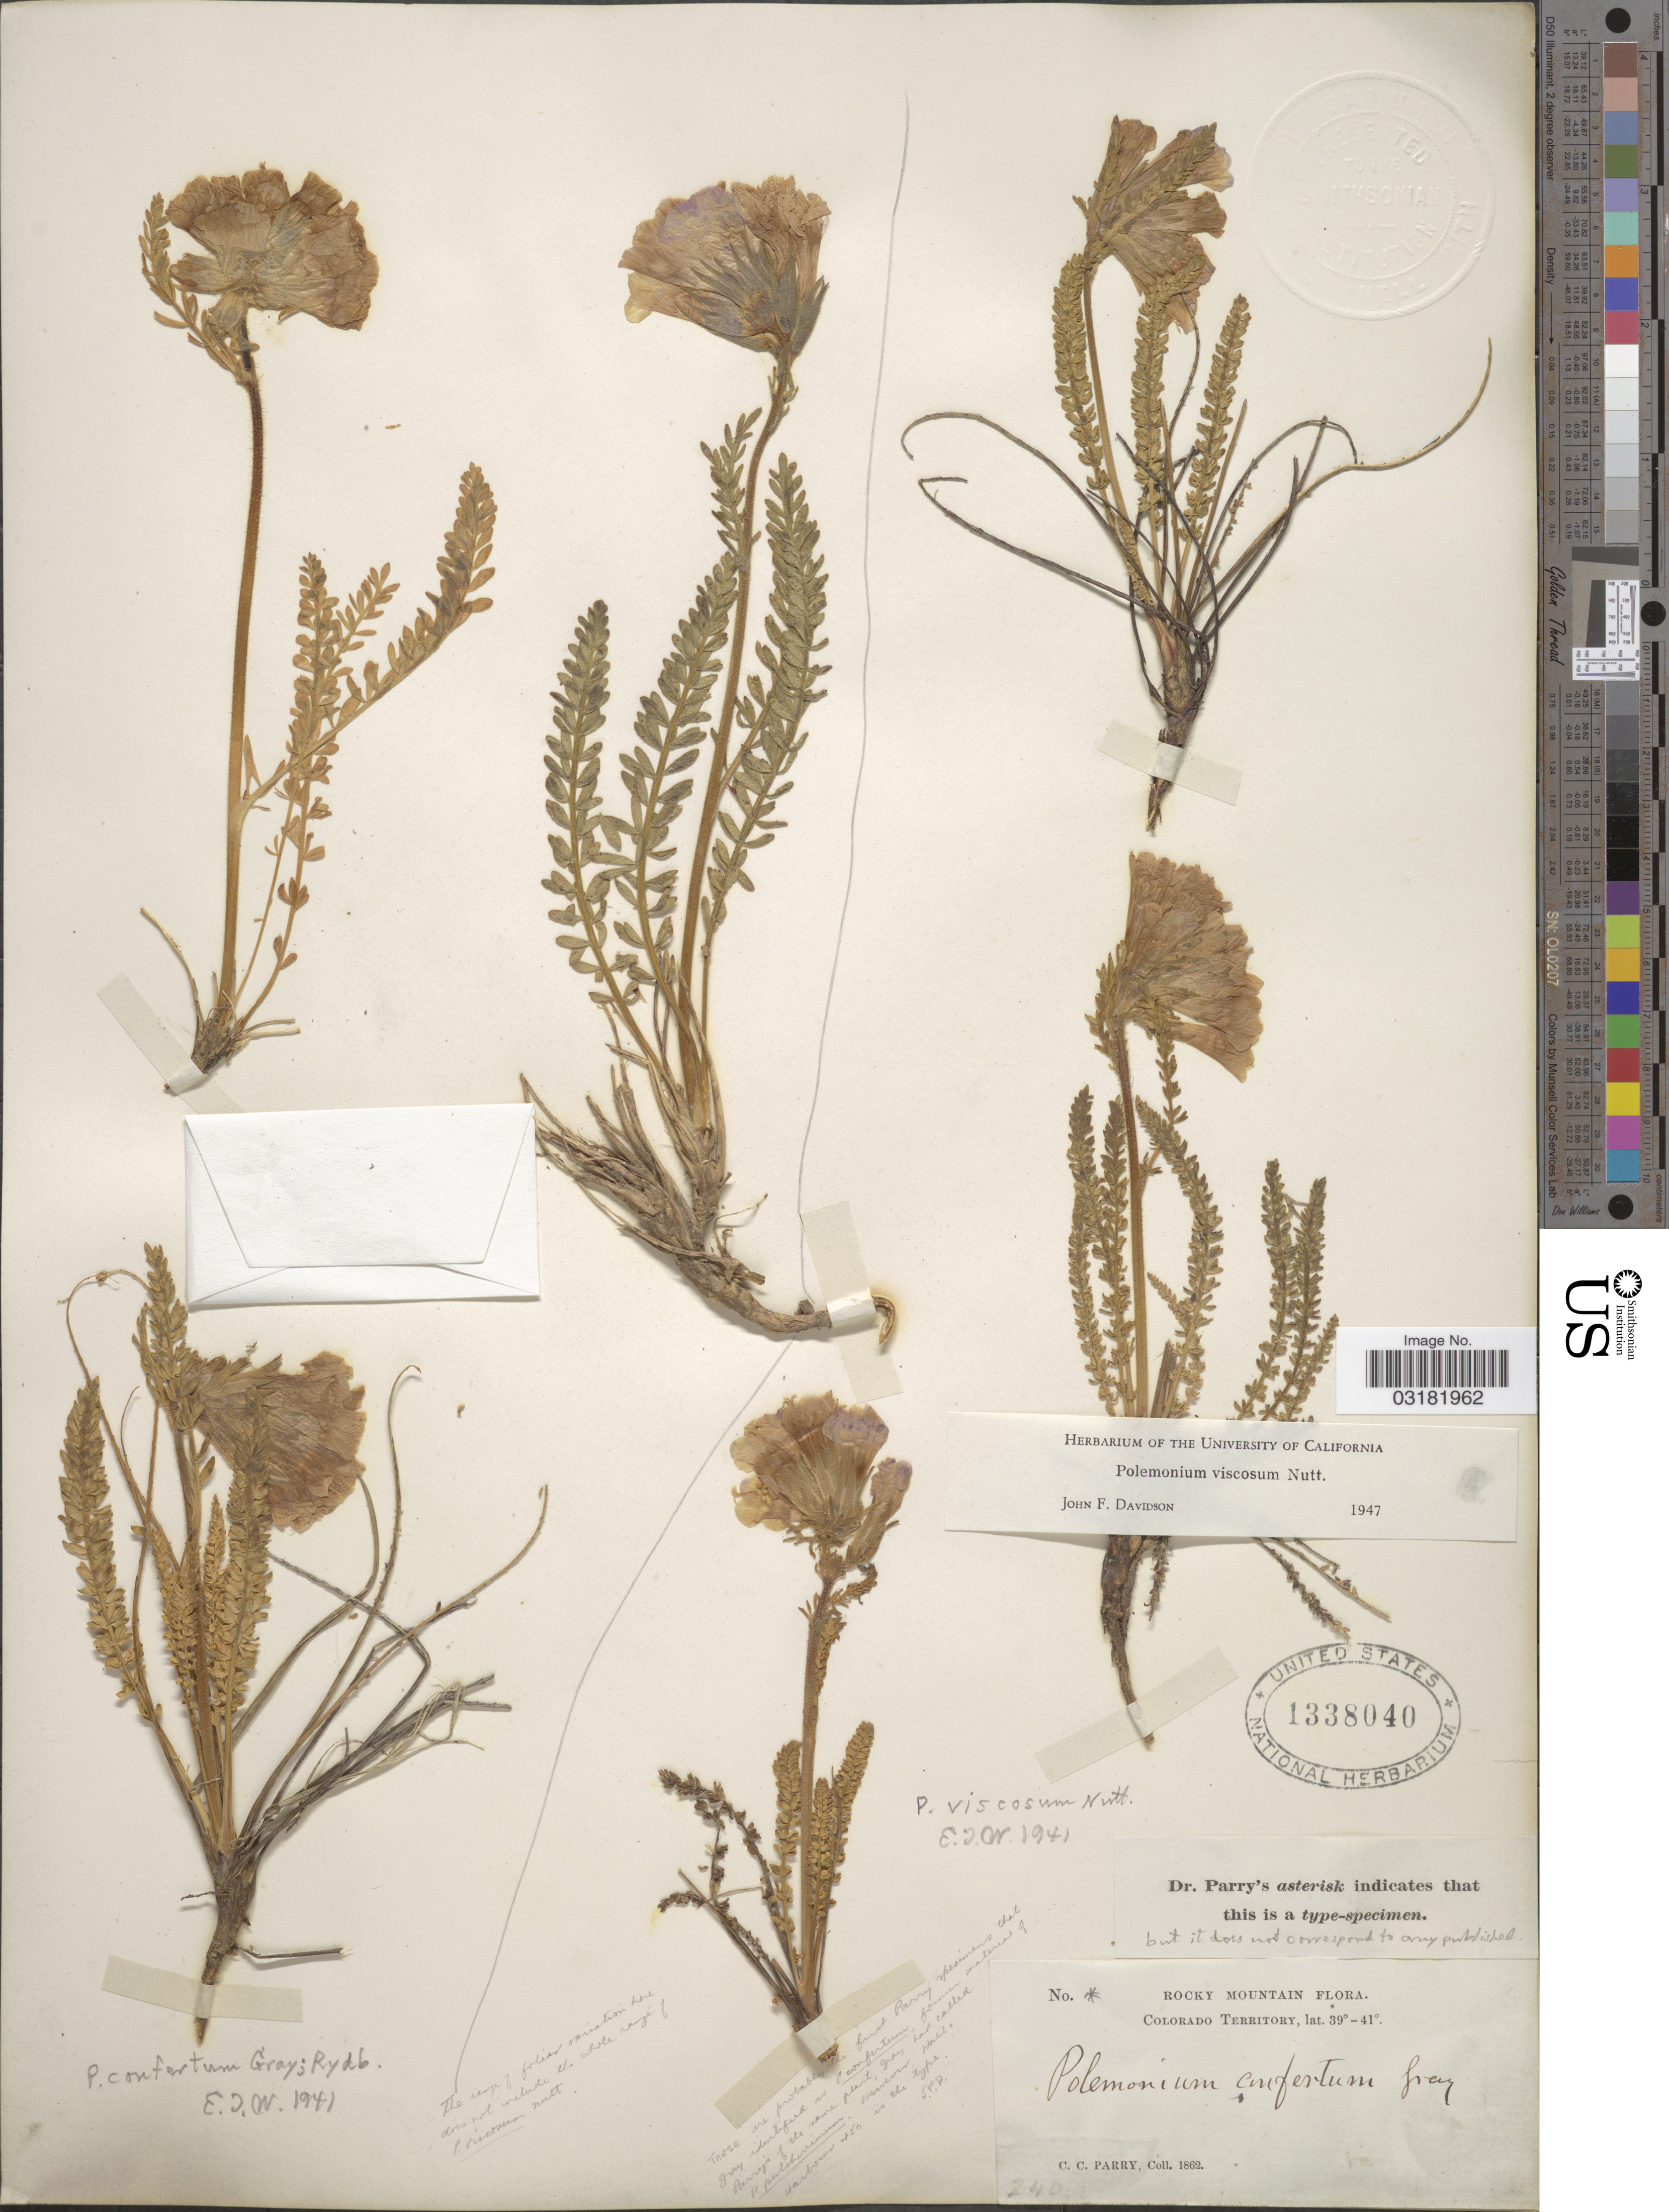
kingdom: Plantae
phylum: Tracheophyta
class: Magnoliopsida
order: Ericales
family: Polemoniaceae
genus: Polemonium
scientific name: Polemonium viscosum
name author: Nutt.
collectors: C. C. Parry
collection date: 1862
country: United States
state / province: Colorado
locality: Rocky Mountain, Colorado Territory.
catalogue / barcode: US 1338040